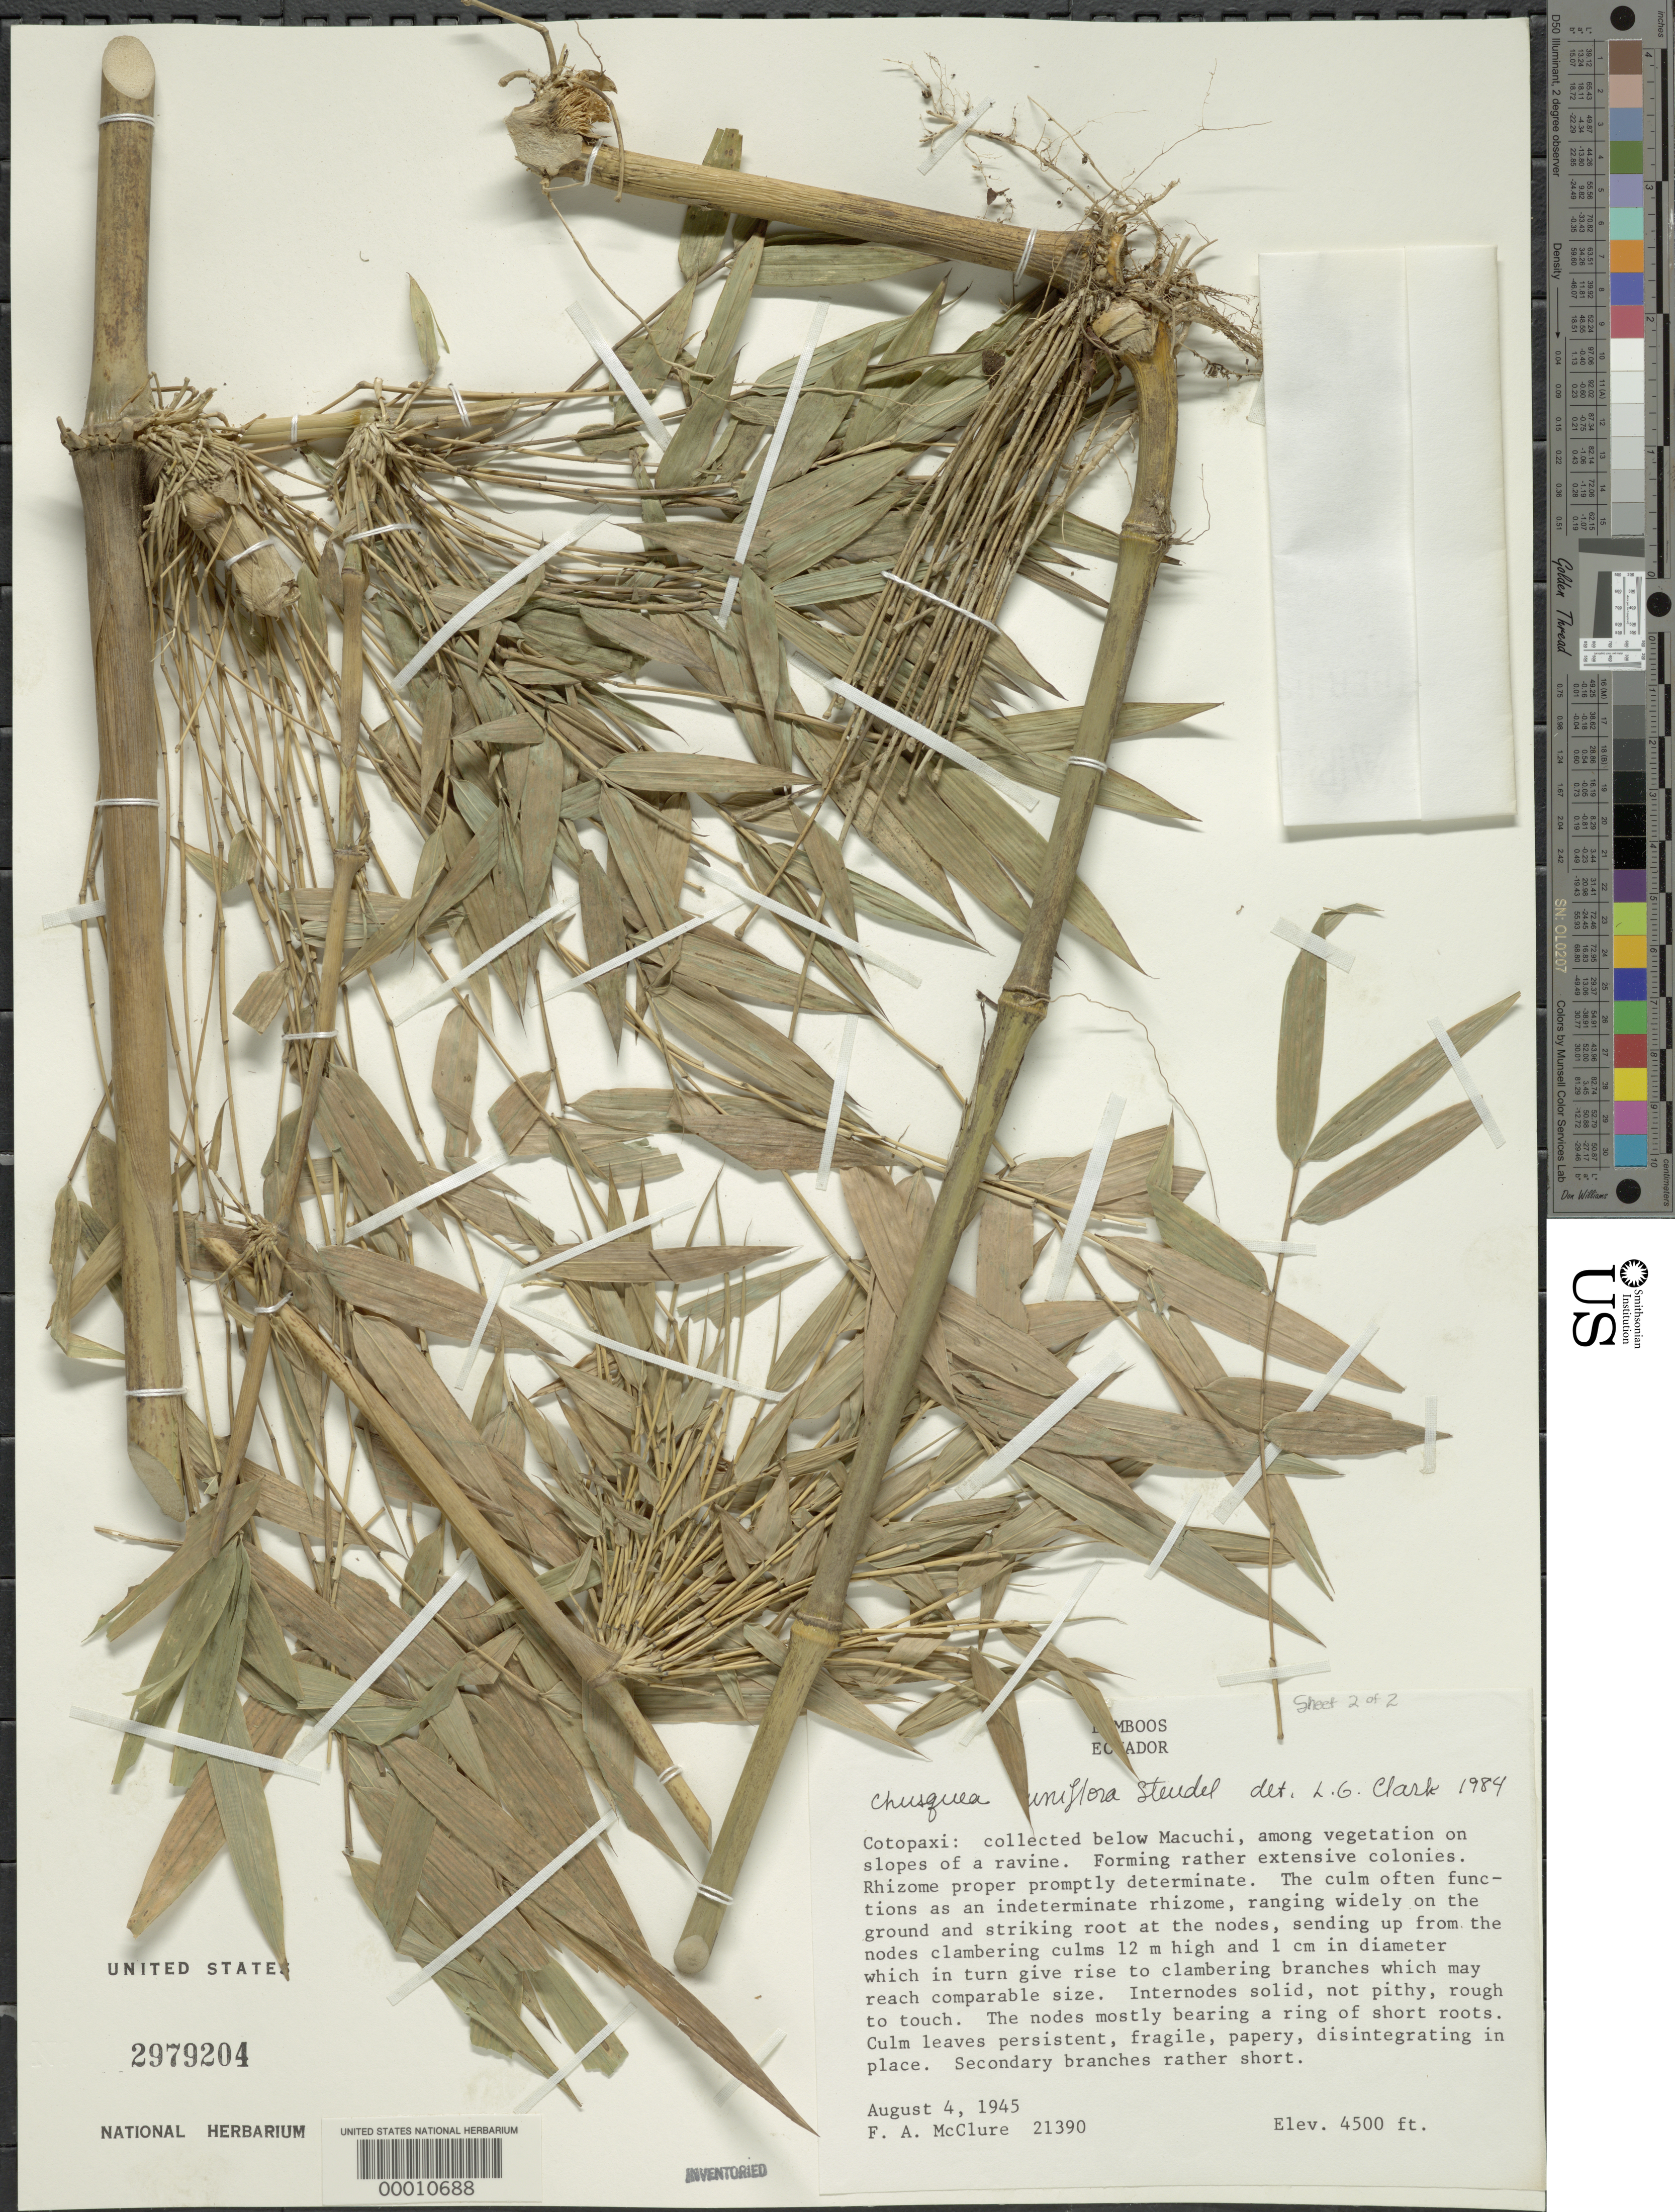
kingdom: Plantae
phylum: Tracheophyta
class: Liliopsida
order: Poales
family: Poaceae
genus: Chusquea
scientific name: Chusquea uniflora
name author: Steud.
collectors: F. A. McClure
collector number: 21390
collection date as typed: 04 Aug 1945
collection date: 1945-08-04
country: Ecuador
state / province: Cotopaxi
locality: Macuchi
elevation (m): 1373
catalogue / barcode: US 2979204